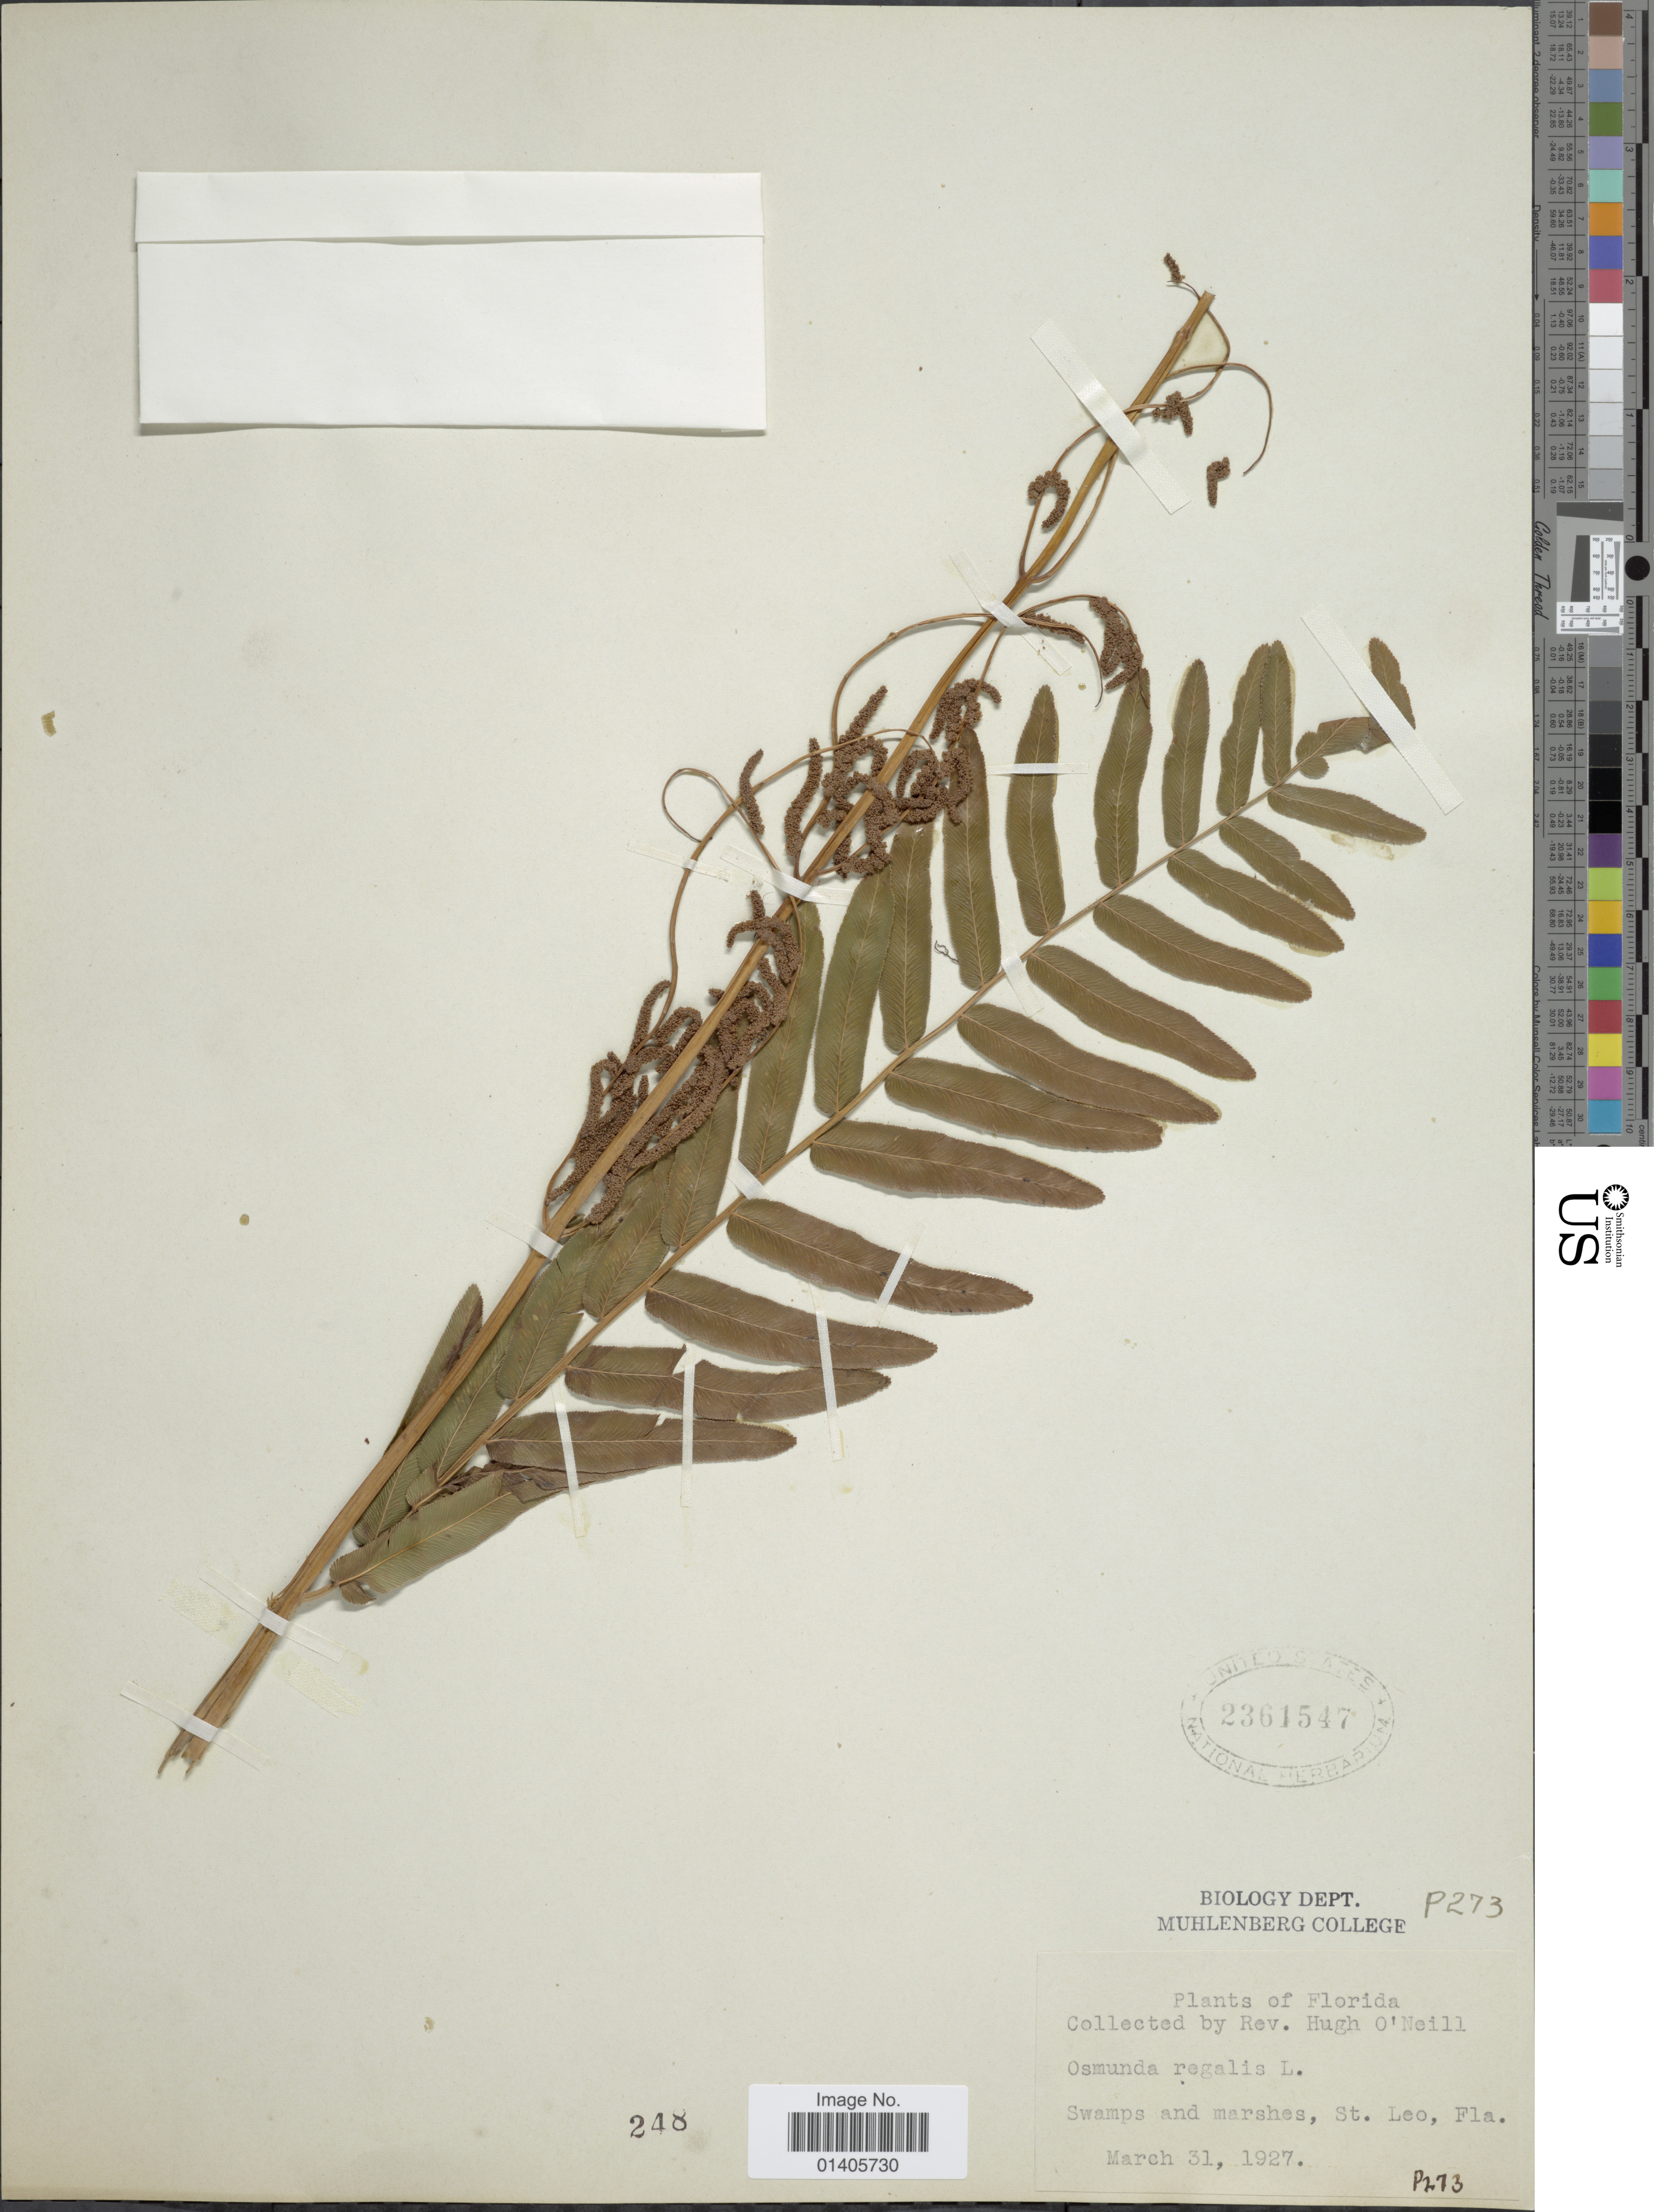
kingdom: Plantae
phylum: Tracheophyta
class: Polypodiopsida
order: Osmundales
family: Osmundaceae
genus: Osmunda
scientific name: Osmunda regalis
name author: L.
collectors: H. T. O' Neill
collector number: P273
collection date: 1927-03-31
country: United States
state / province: Florida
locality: Swamps and marshes, St Leo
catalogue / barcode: US 2361547